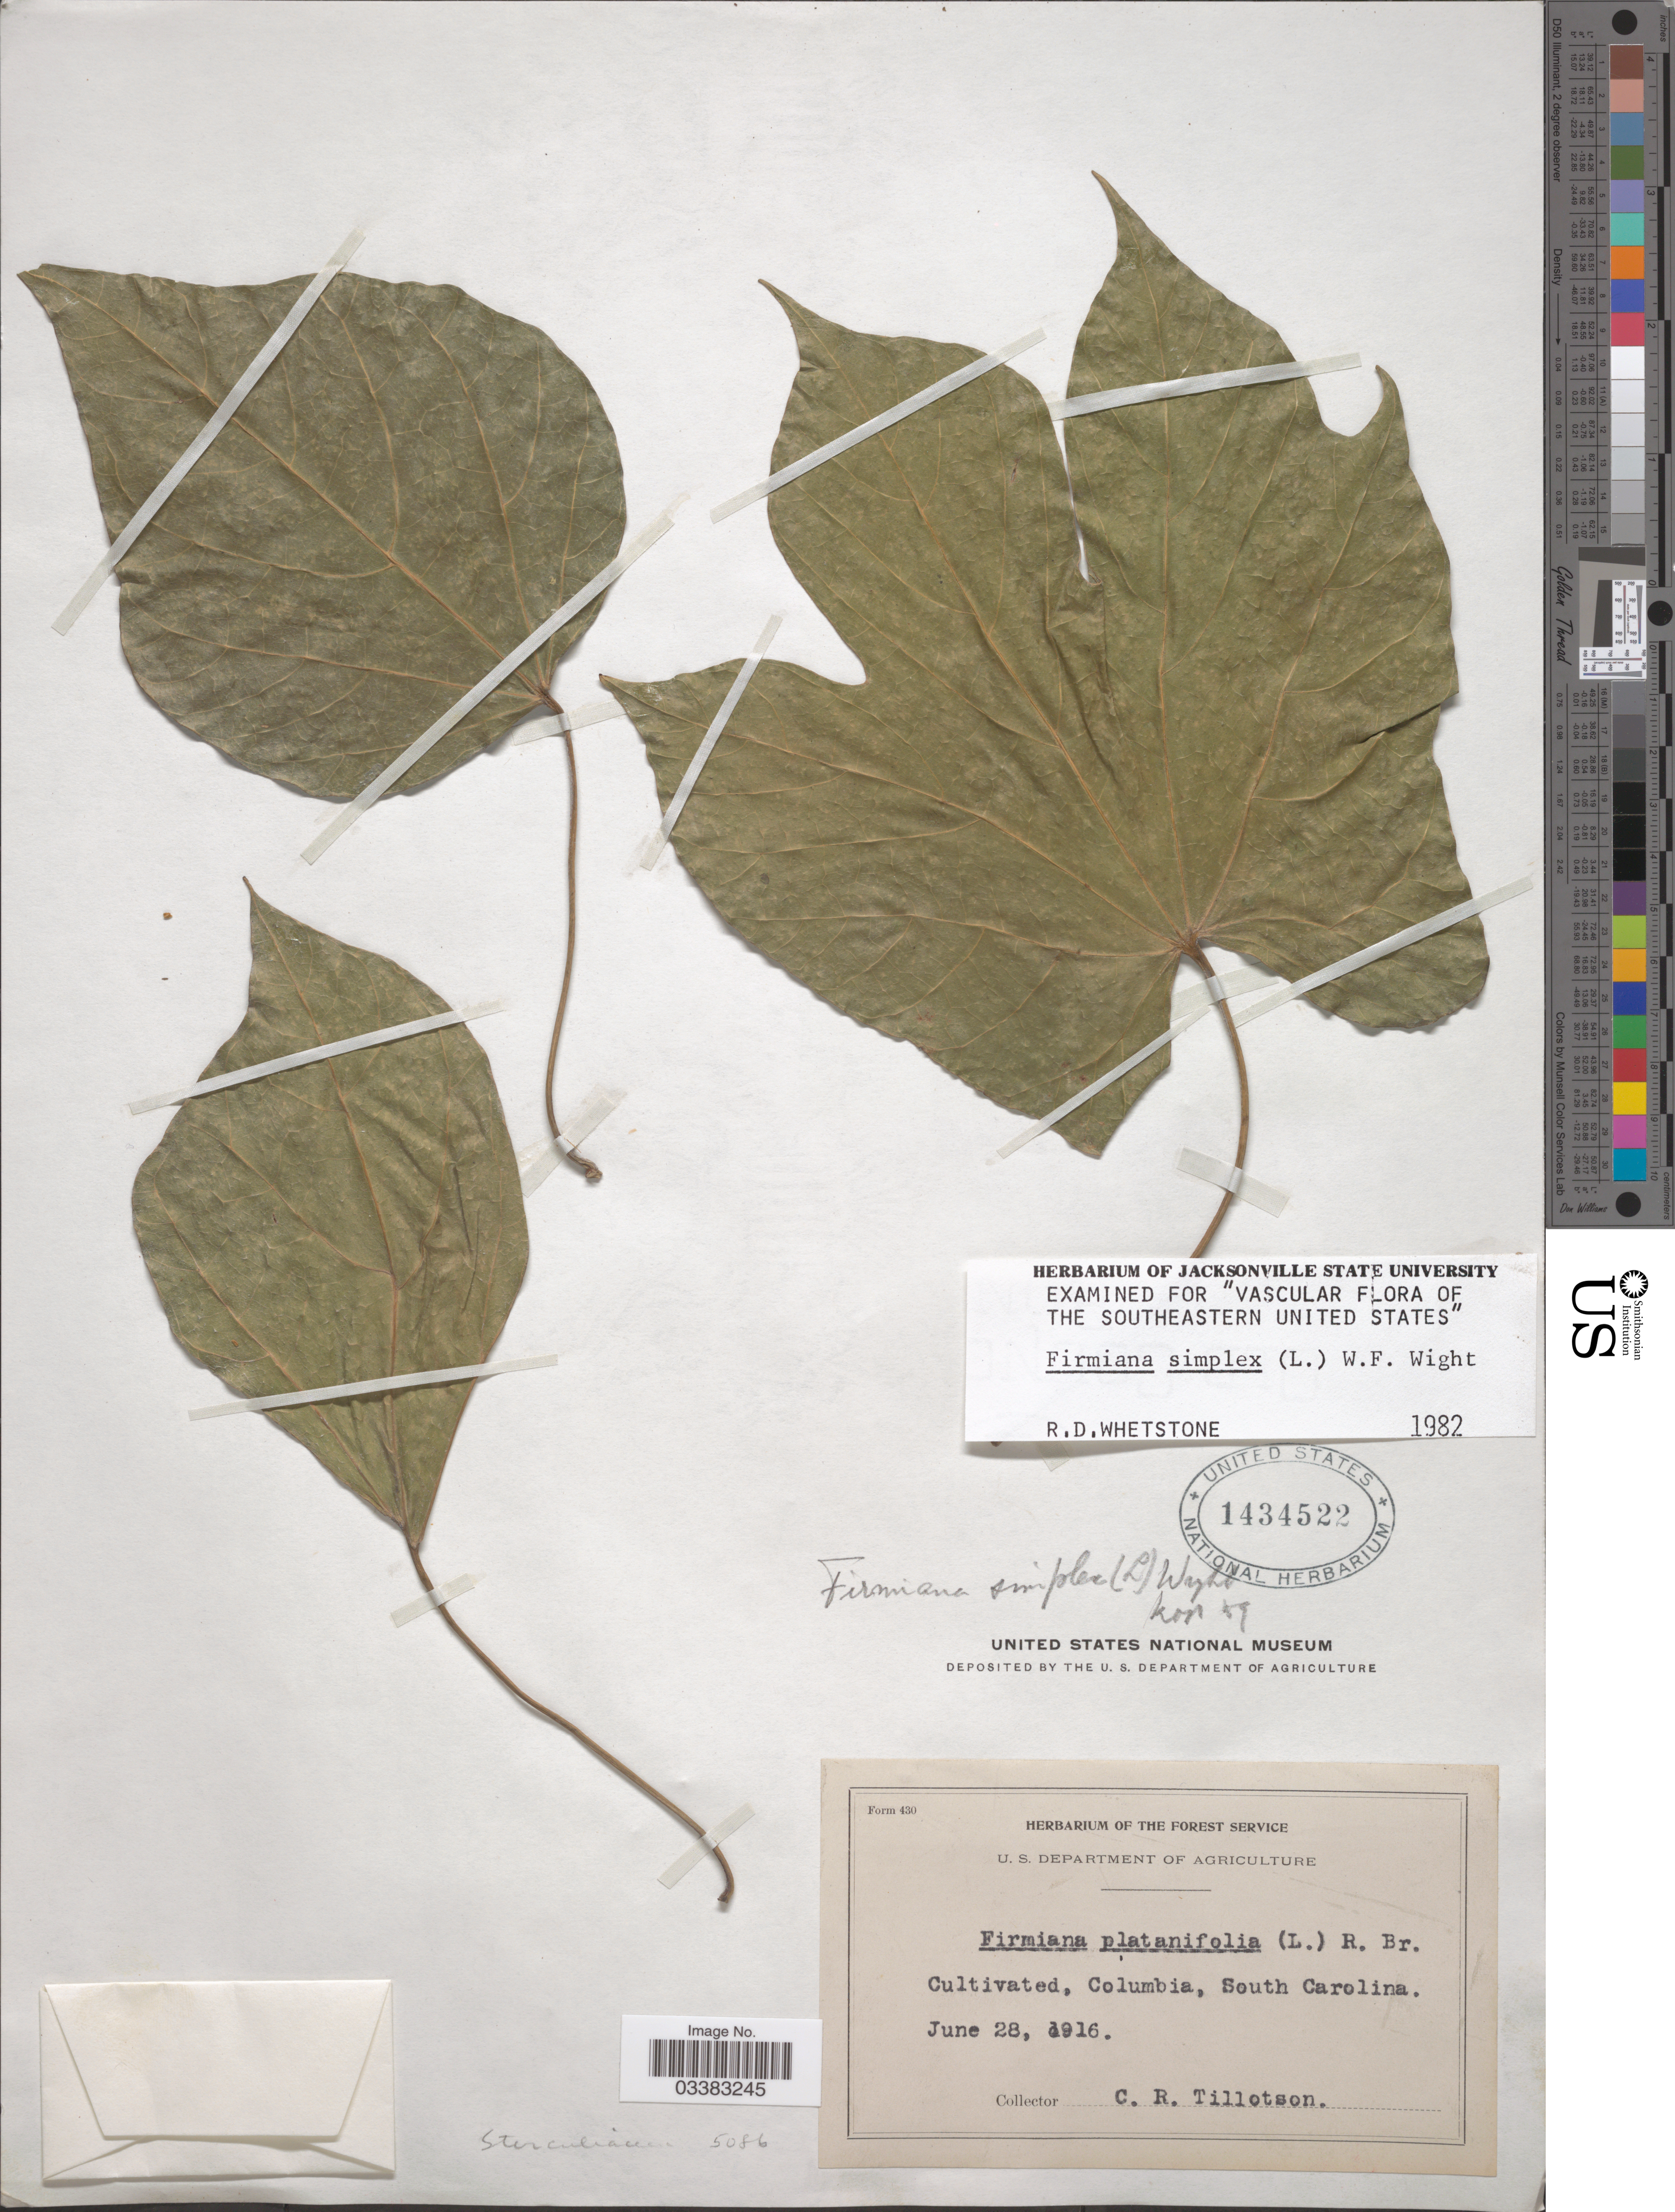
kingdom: Plantae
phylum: Tracheophyta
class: Magnoliopsida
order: Malvales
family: Malvaceae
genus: Firmiana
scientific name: Firmiana simplex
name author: (L.) W. Wight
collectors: C. Tillotson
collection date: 1916-06-28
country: United States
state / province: South Carolina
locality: Cultivated, Columbia.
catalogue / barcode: US 1434522